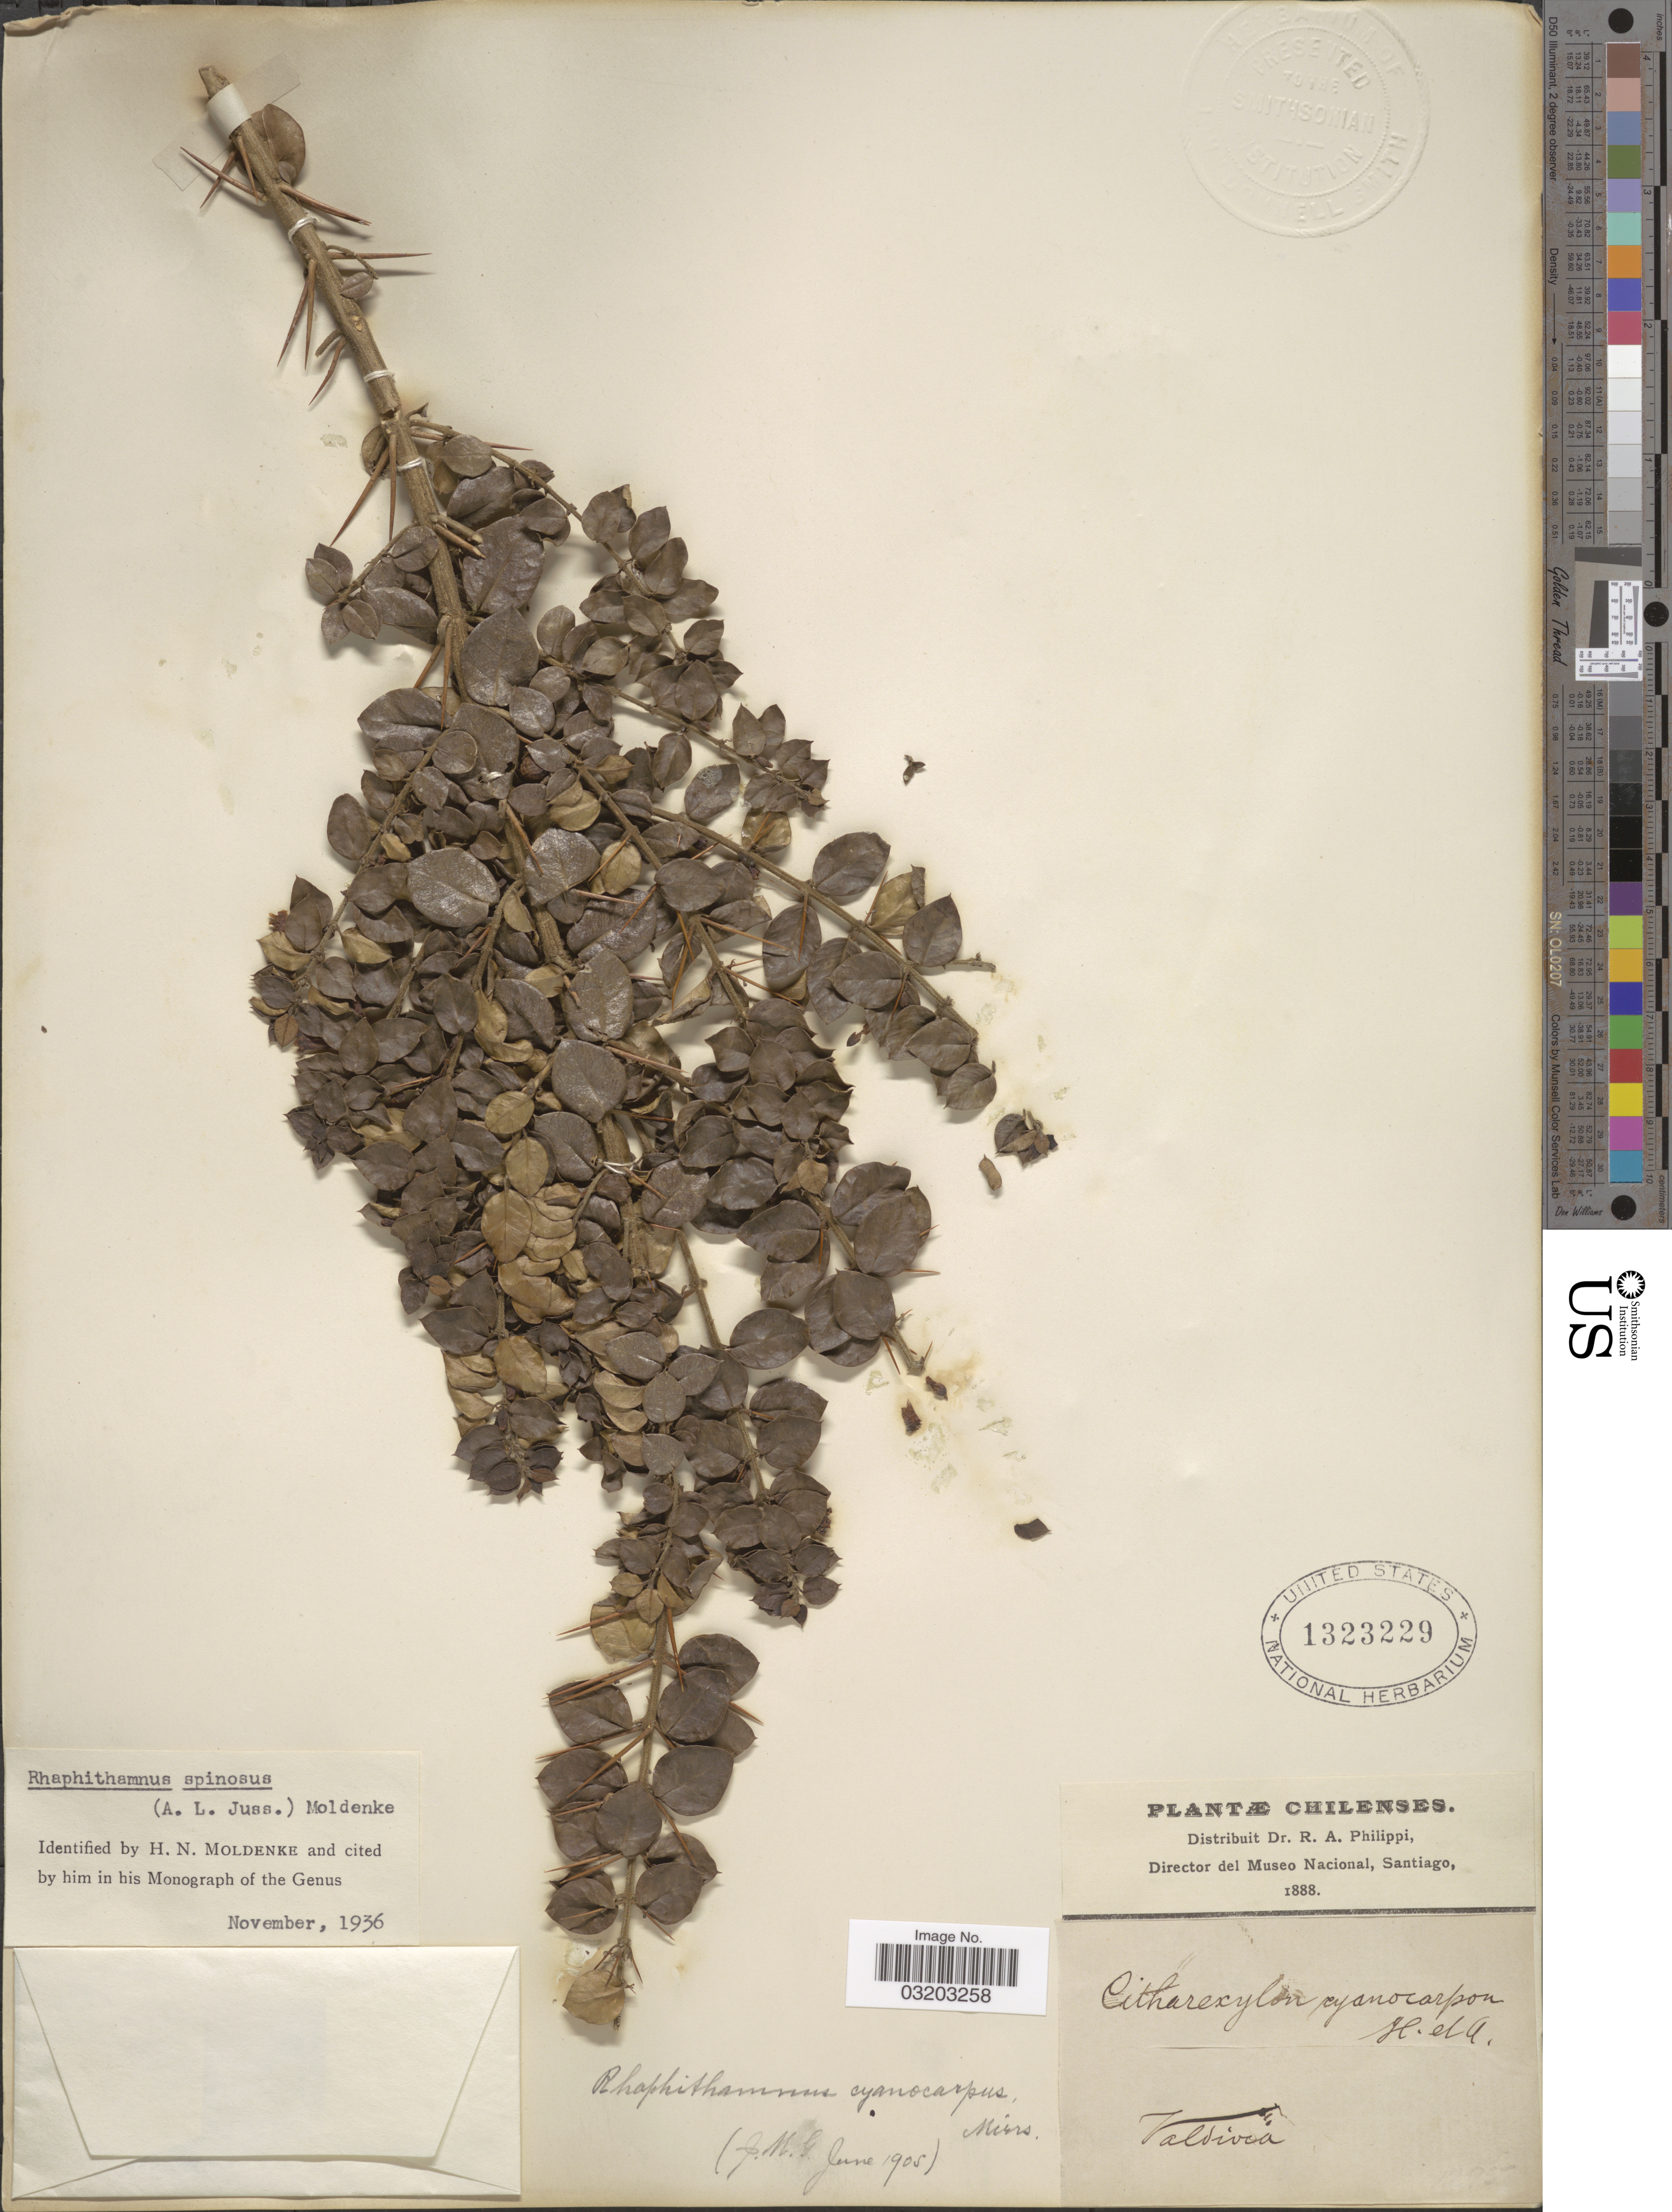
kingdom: Plantae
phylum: Tracheophyta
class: Magnoliopsida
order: Lamiales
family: Verbenaceae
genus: Rhaphithamnus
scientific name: Rhaphithamnus spinosus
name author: (Juss.) Moldenke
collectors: ex. herb. R.A. Philippi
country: Chile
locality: Valdivia.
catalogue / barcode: US 1323229